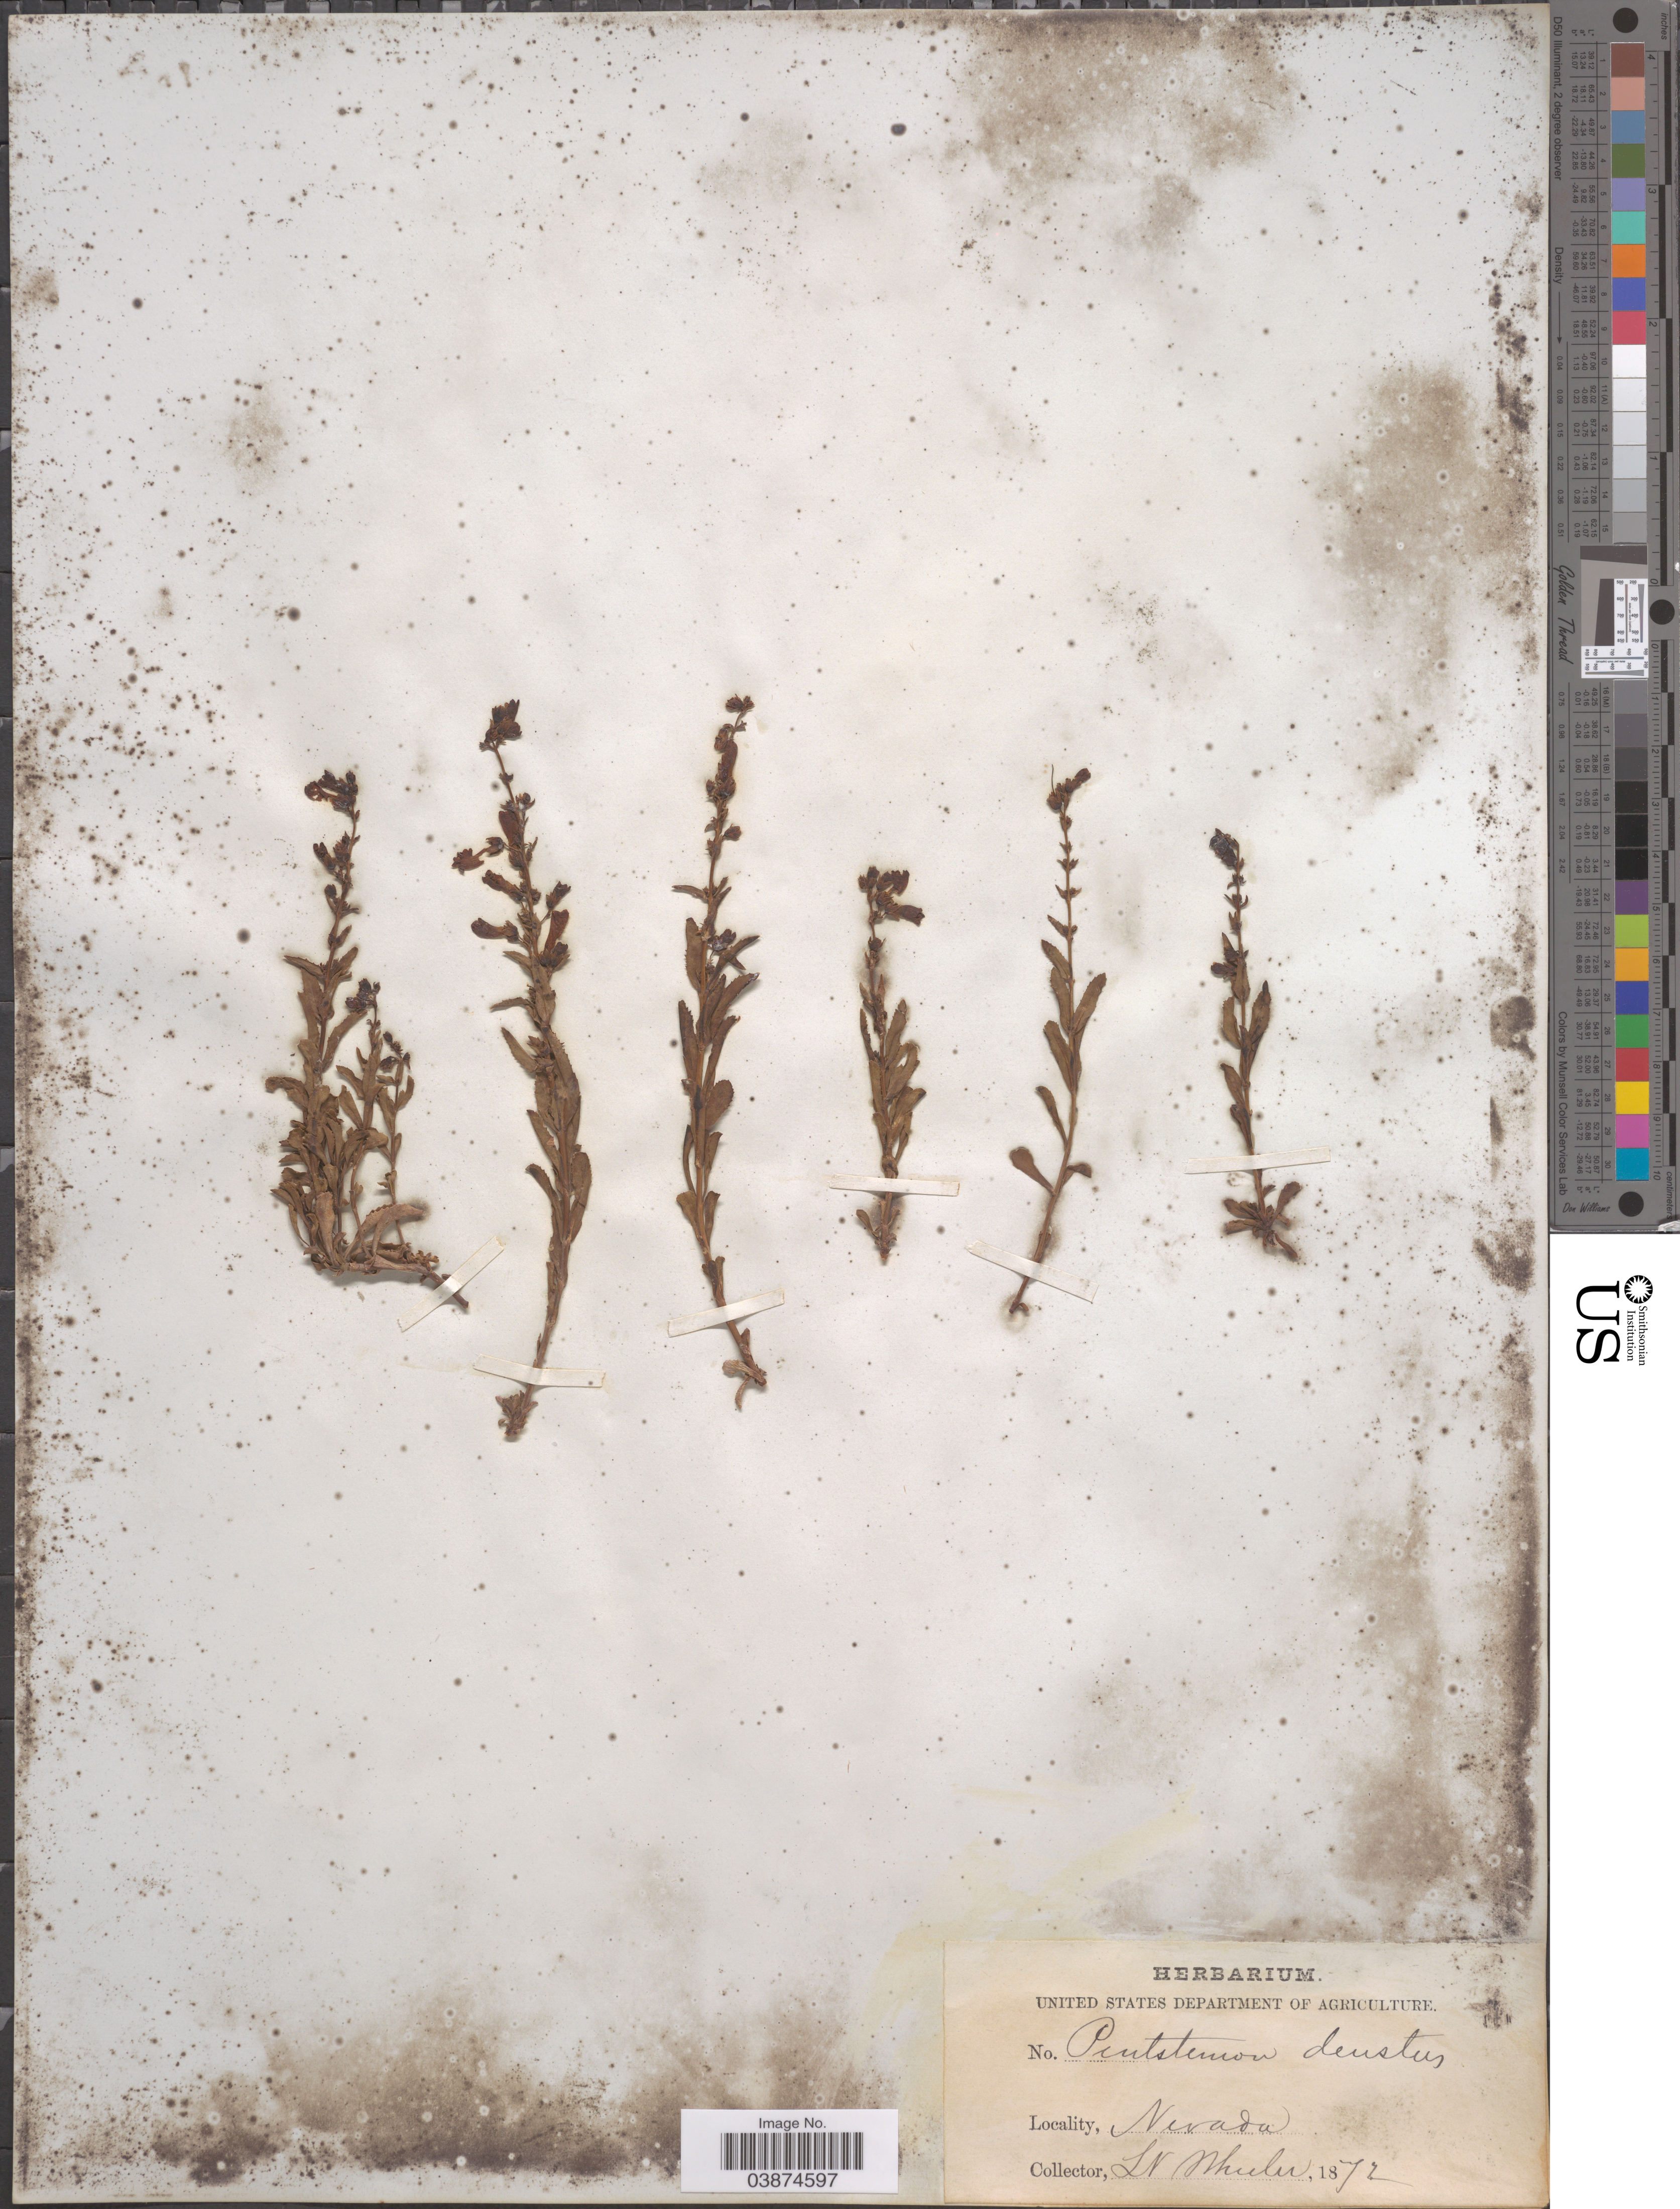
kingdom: Plantae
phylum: Tracheophyta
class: Magnoliopsida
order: Lamiales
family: Plantaginaceae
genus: Penstemon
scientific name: Penstemon deustus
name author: Douglas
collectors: L. Wheeler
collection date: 1872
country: United States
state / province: Nevada